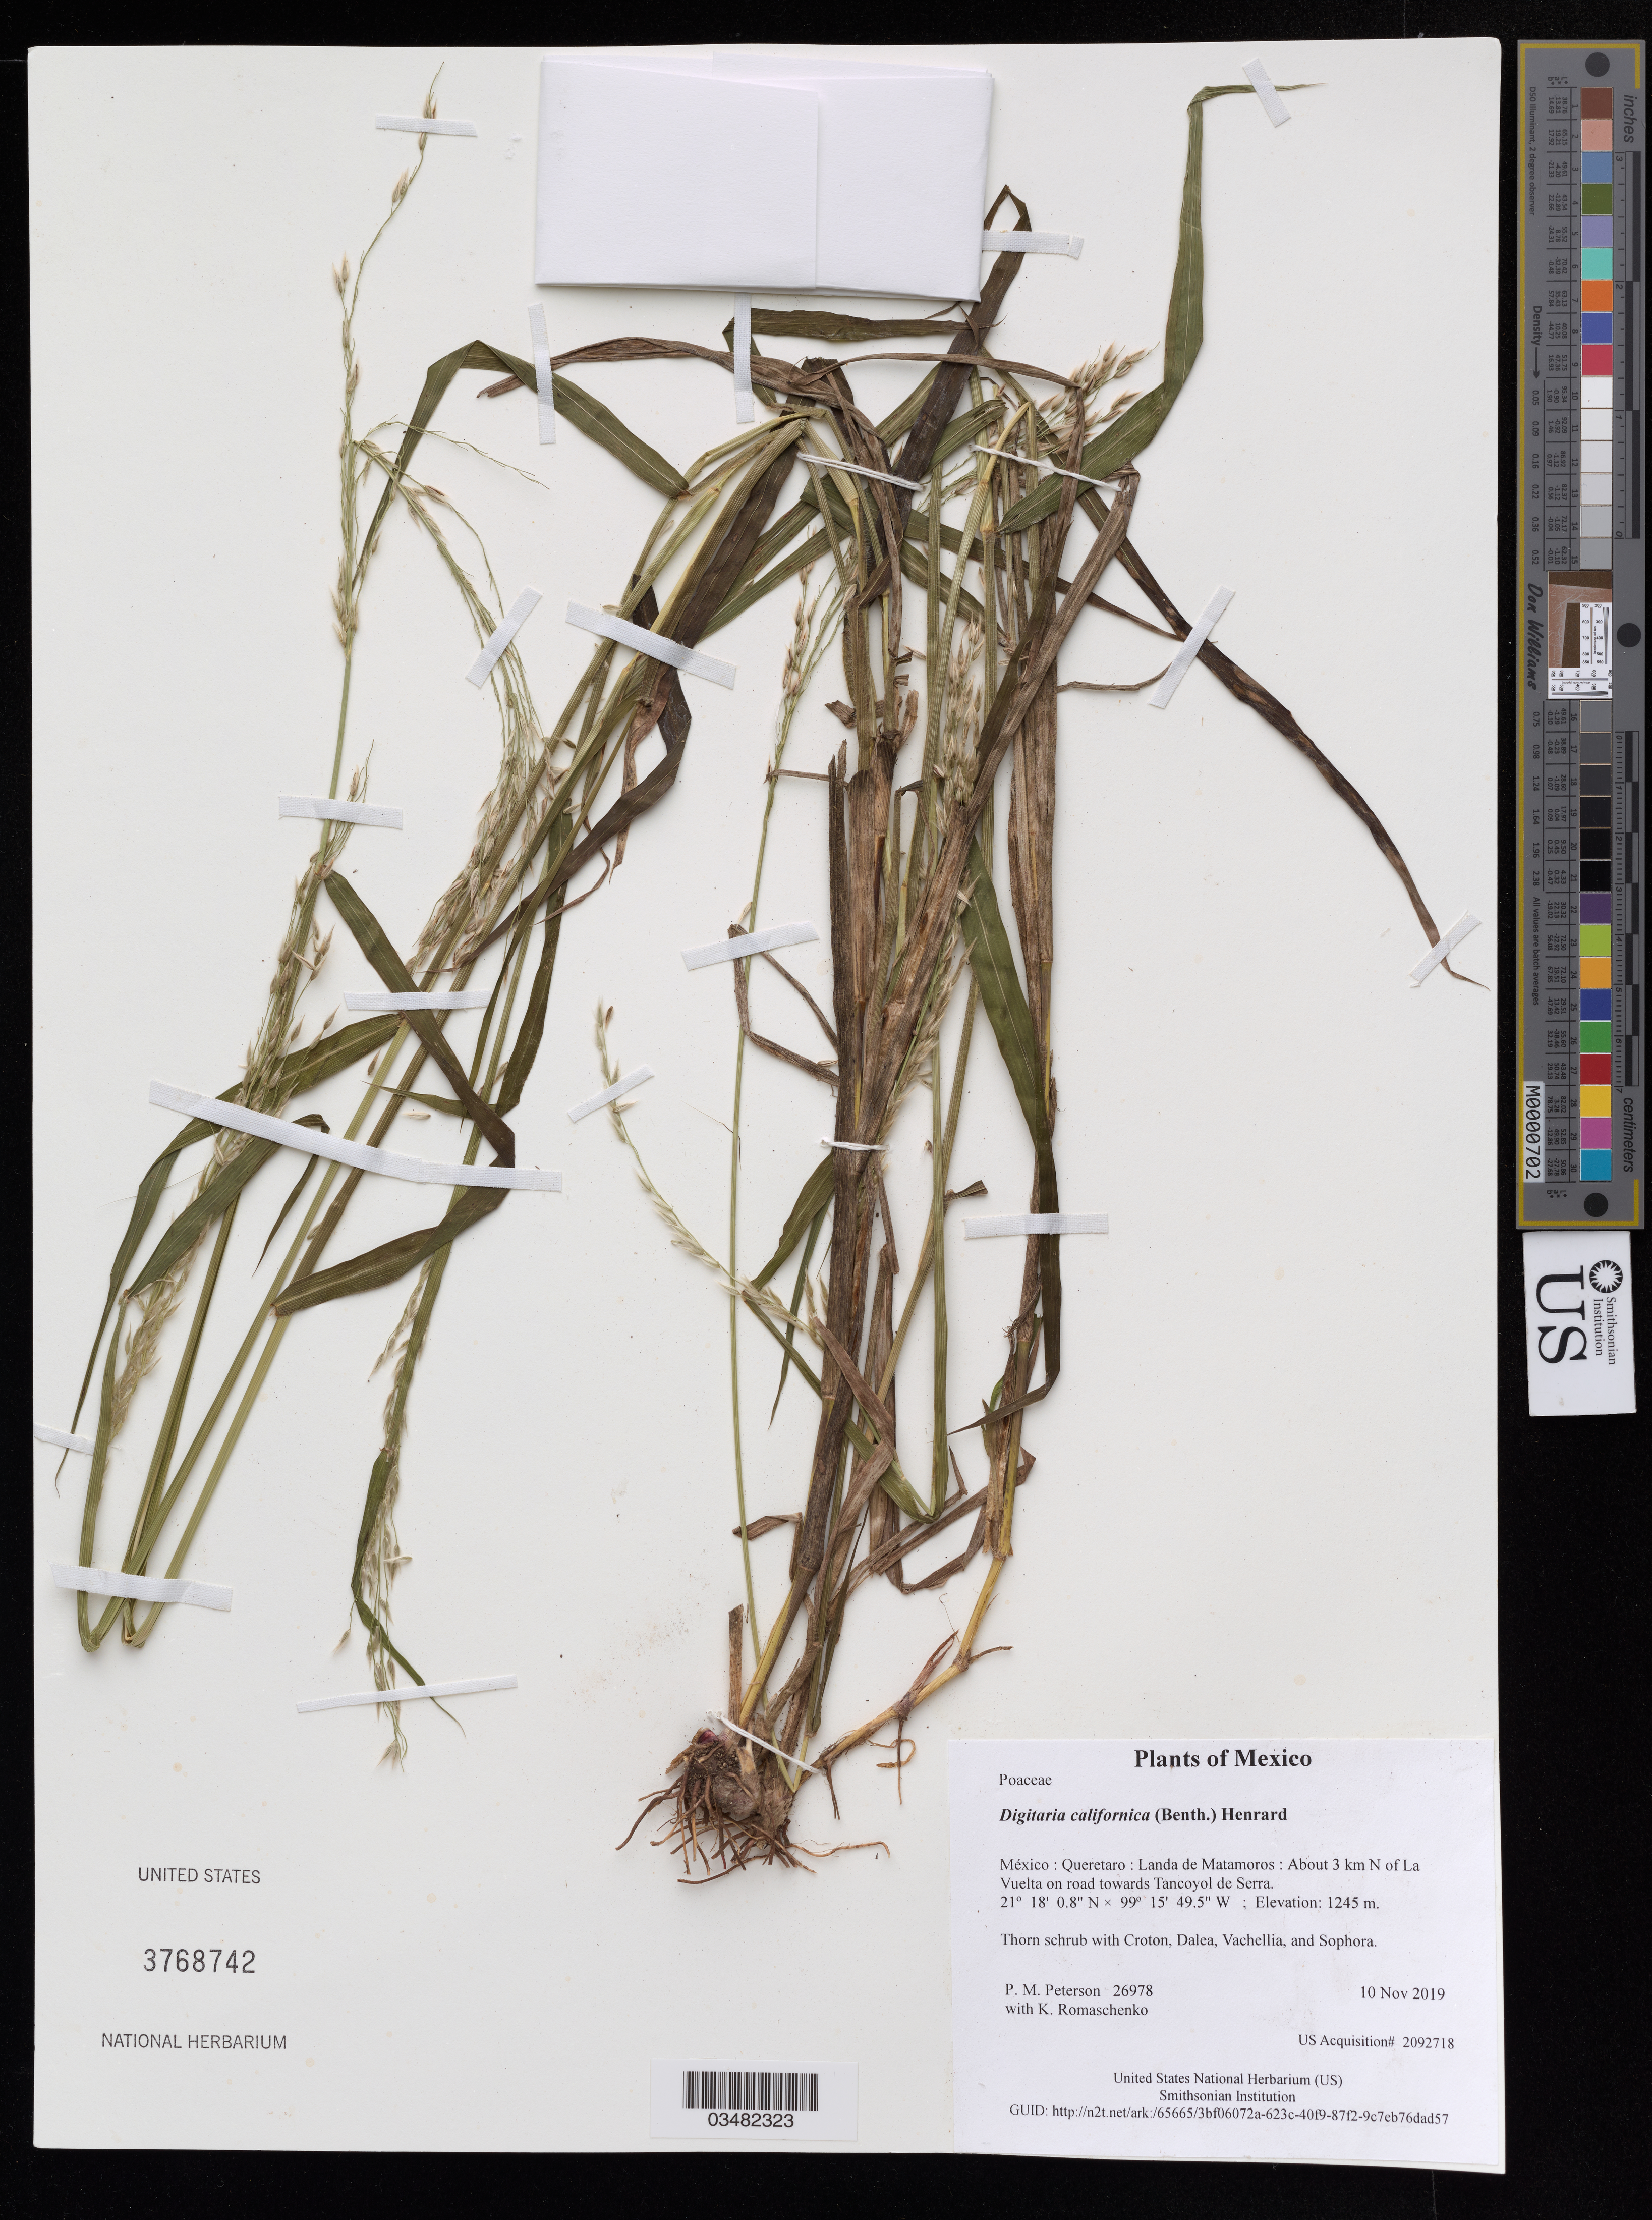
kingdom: Plantae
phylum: Tracheophyta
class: Liliopsida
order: Poales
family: Poaceae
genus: Digitaria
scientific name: Digitaria californica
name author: (Benth.) Henr.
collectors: P. M. Peterson & K. Romaschenko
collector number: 26978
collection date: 2019-11-10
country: México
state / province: Queretaro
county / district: Landa de Matamoros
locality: About 3 km N of La Vuelta on road towards Tancoyol de Serra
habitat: Thorn schrub with Croton, Dalea, Vachellia, and Sophora.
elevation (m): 1245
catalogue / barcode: US 3768742